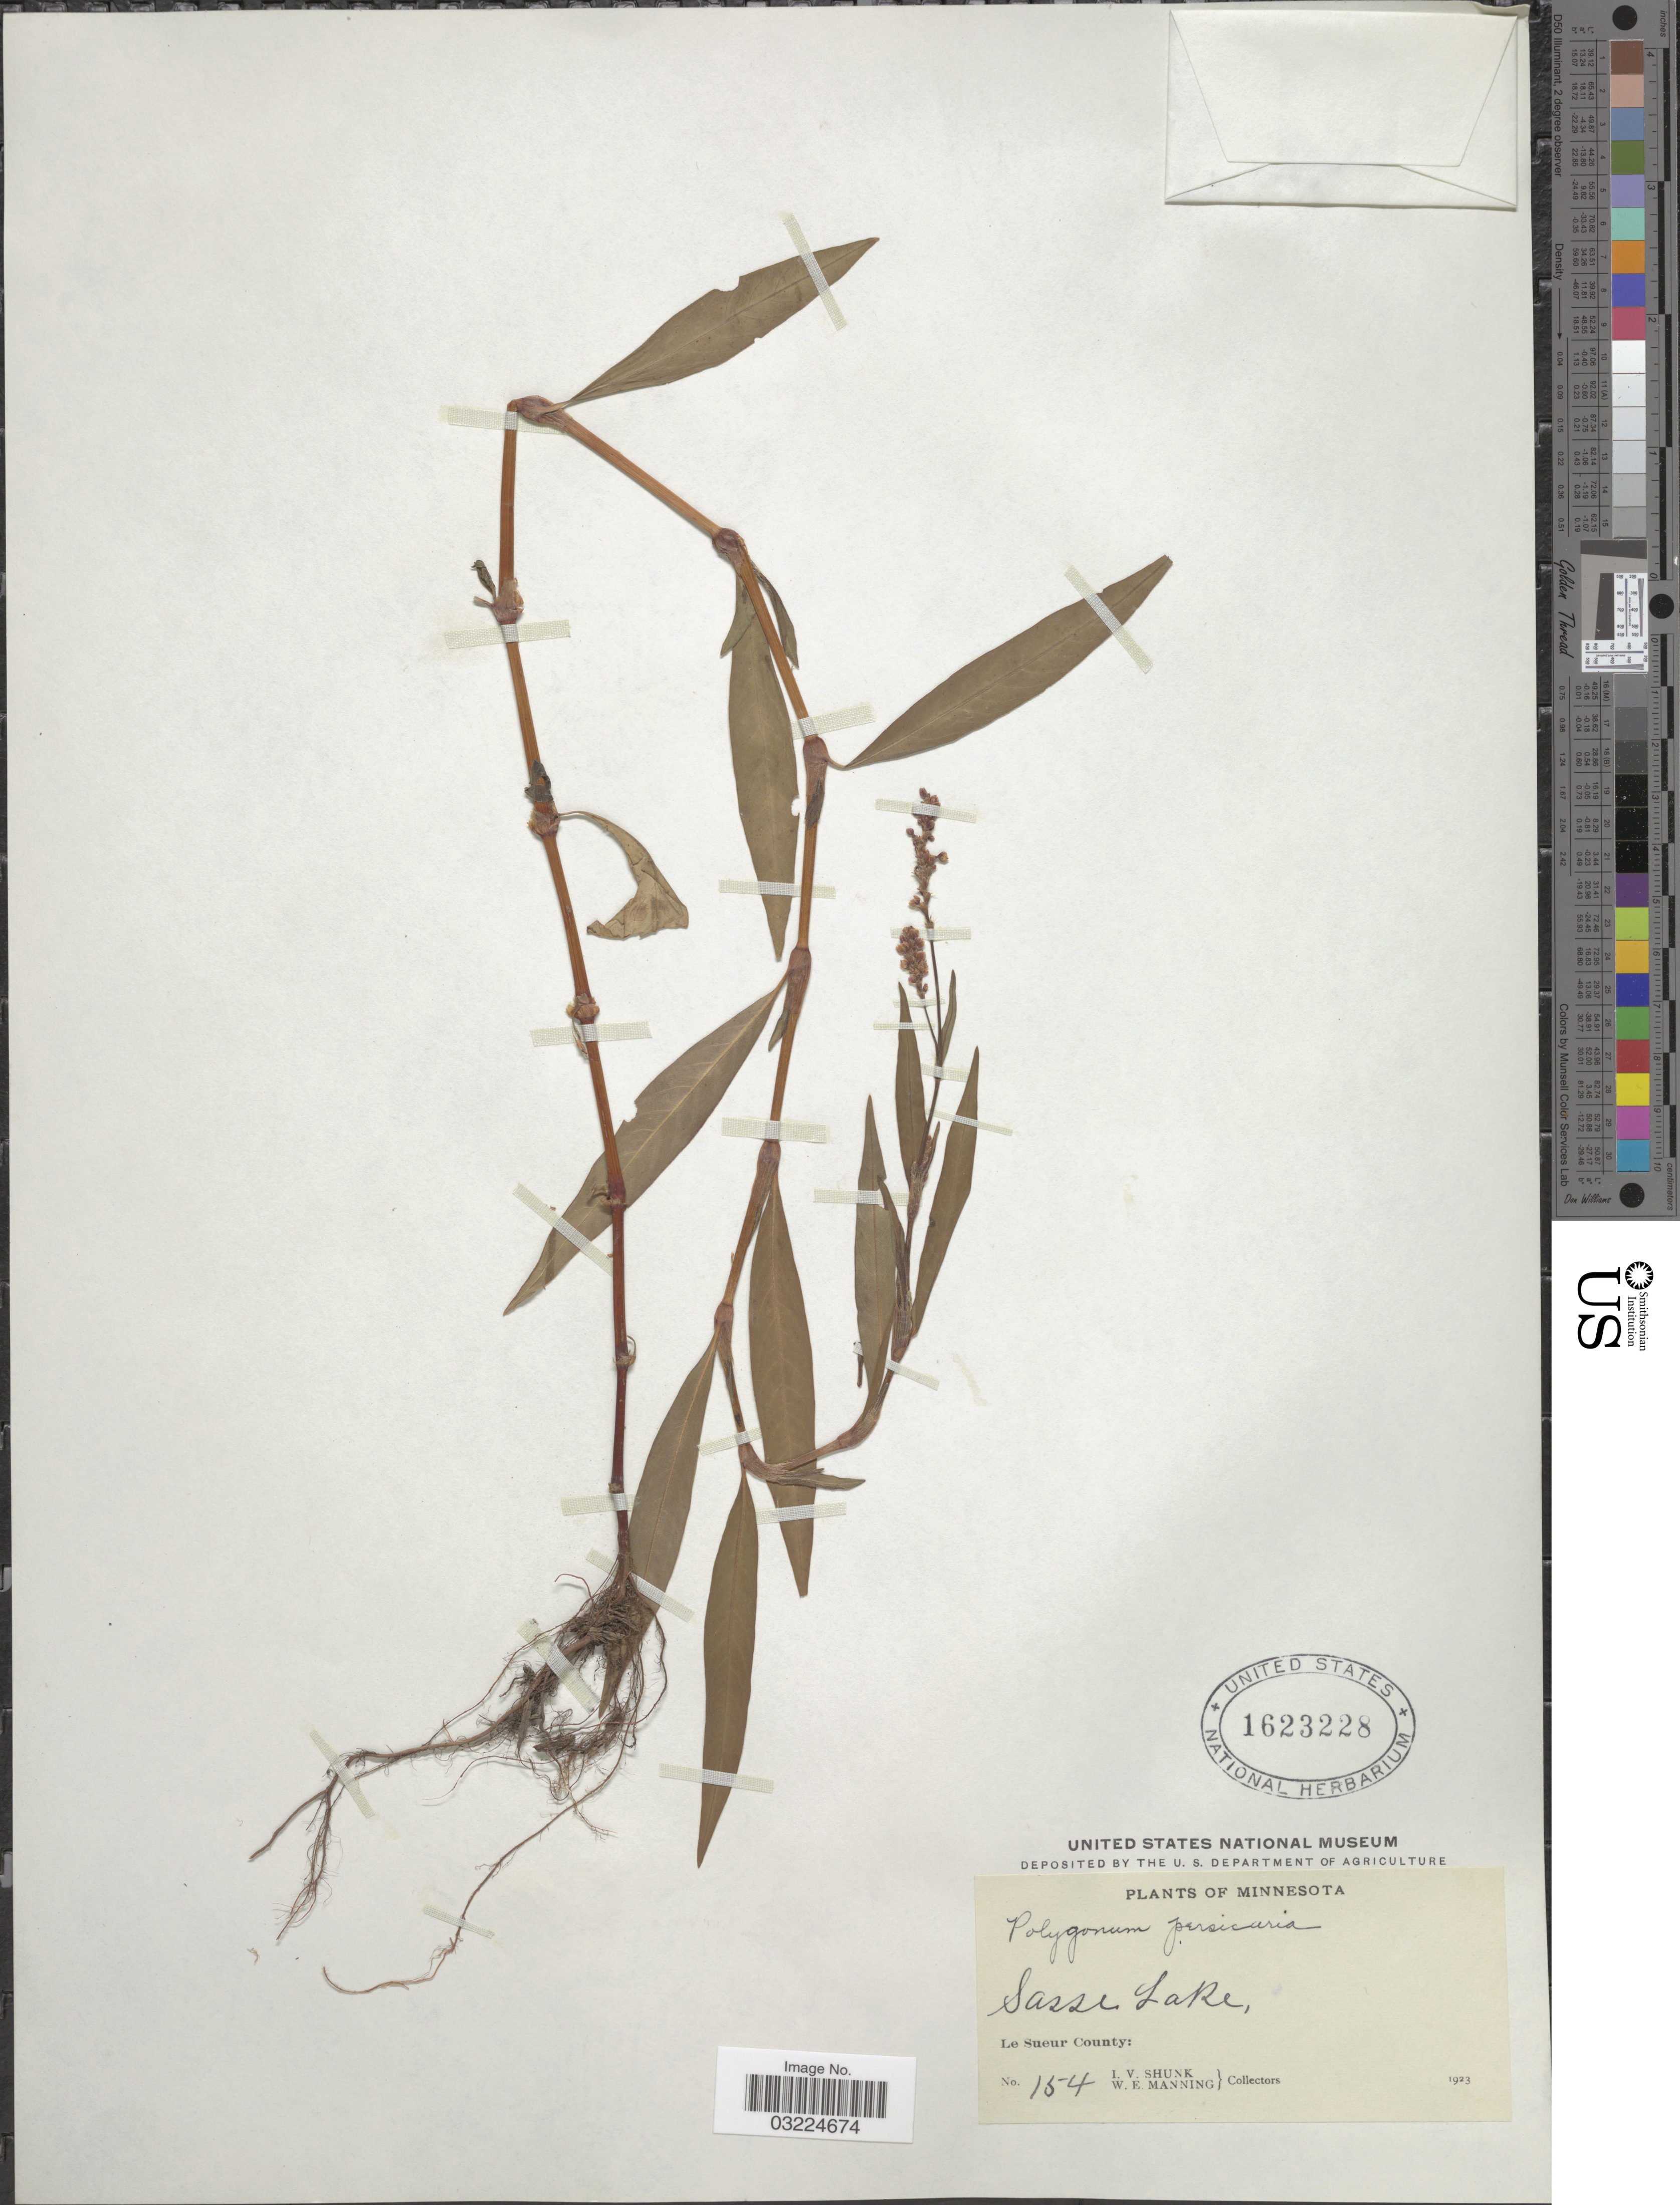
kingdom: Plantae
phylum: Tracheophyta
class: Magnoliopsida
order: Caryophyllales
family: Polygonaceae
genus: Persicaria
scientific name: Persicaria maculosa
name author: S.F. Gray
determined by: Atha, D. E.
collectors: I. Shunk & W. Manning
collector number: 154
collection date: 1923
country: United States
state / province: Minnesota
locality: Sasse Lake, Le Sueur County.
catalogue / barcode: US 1623228